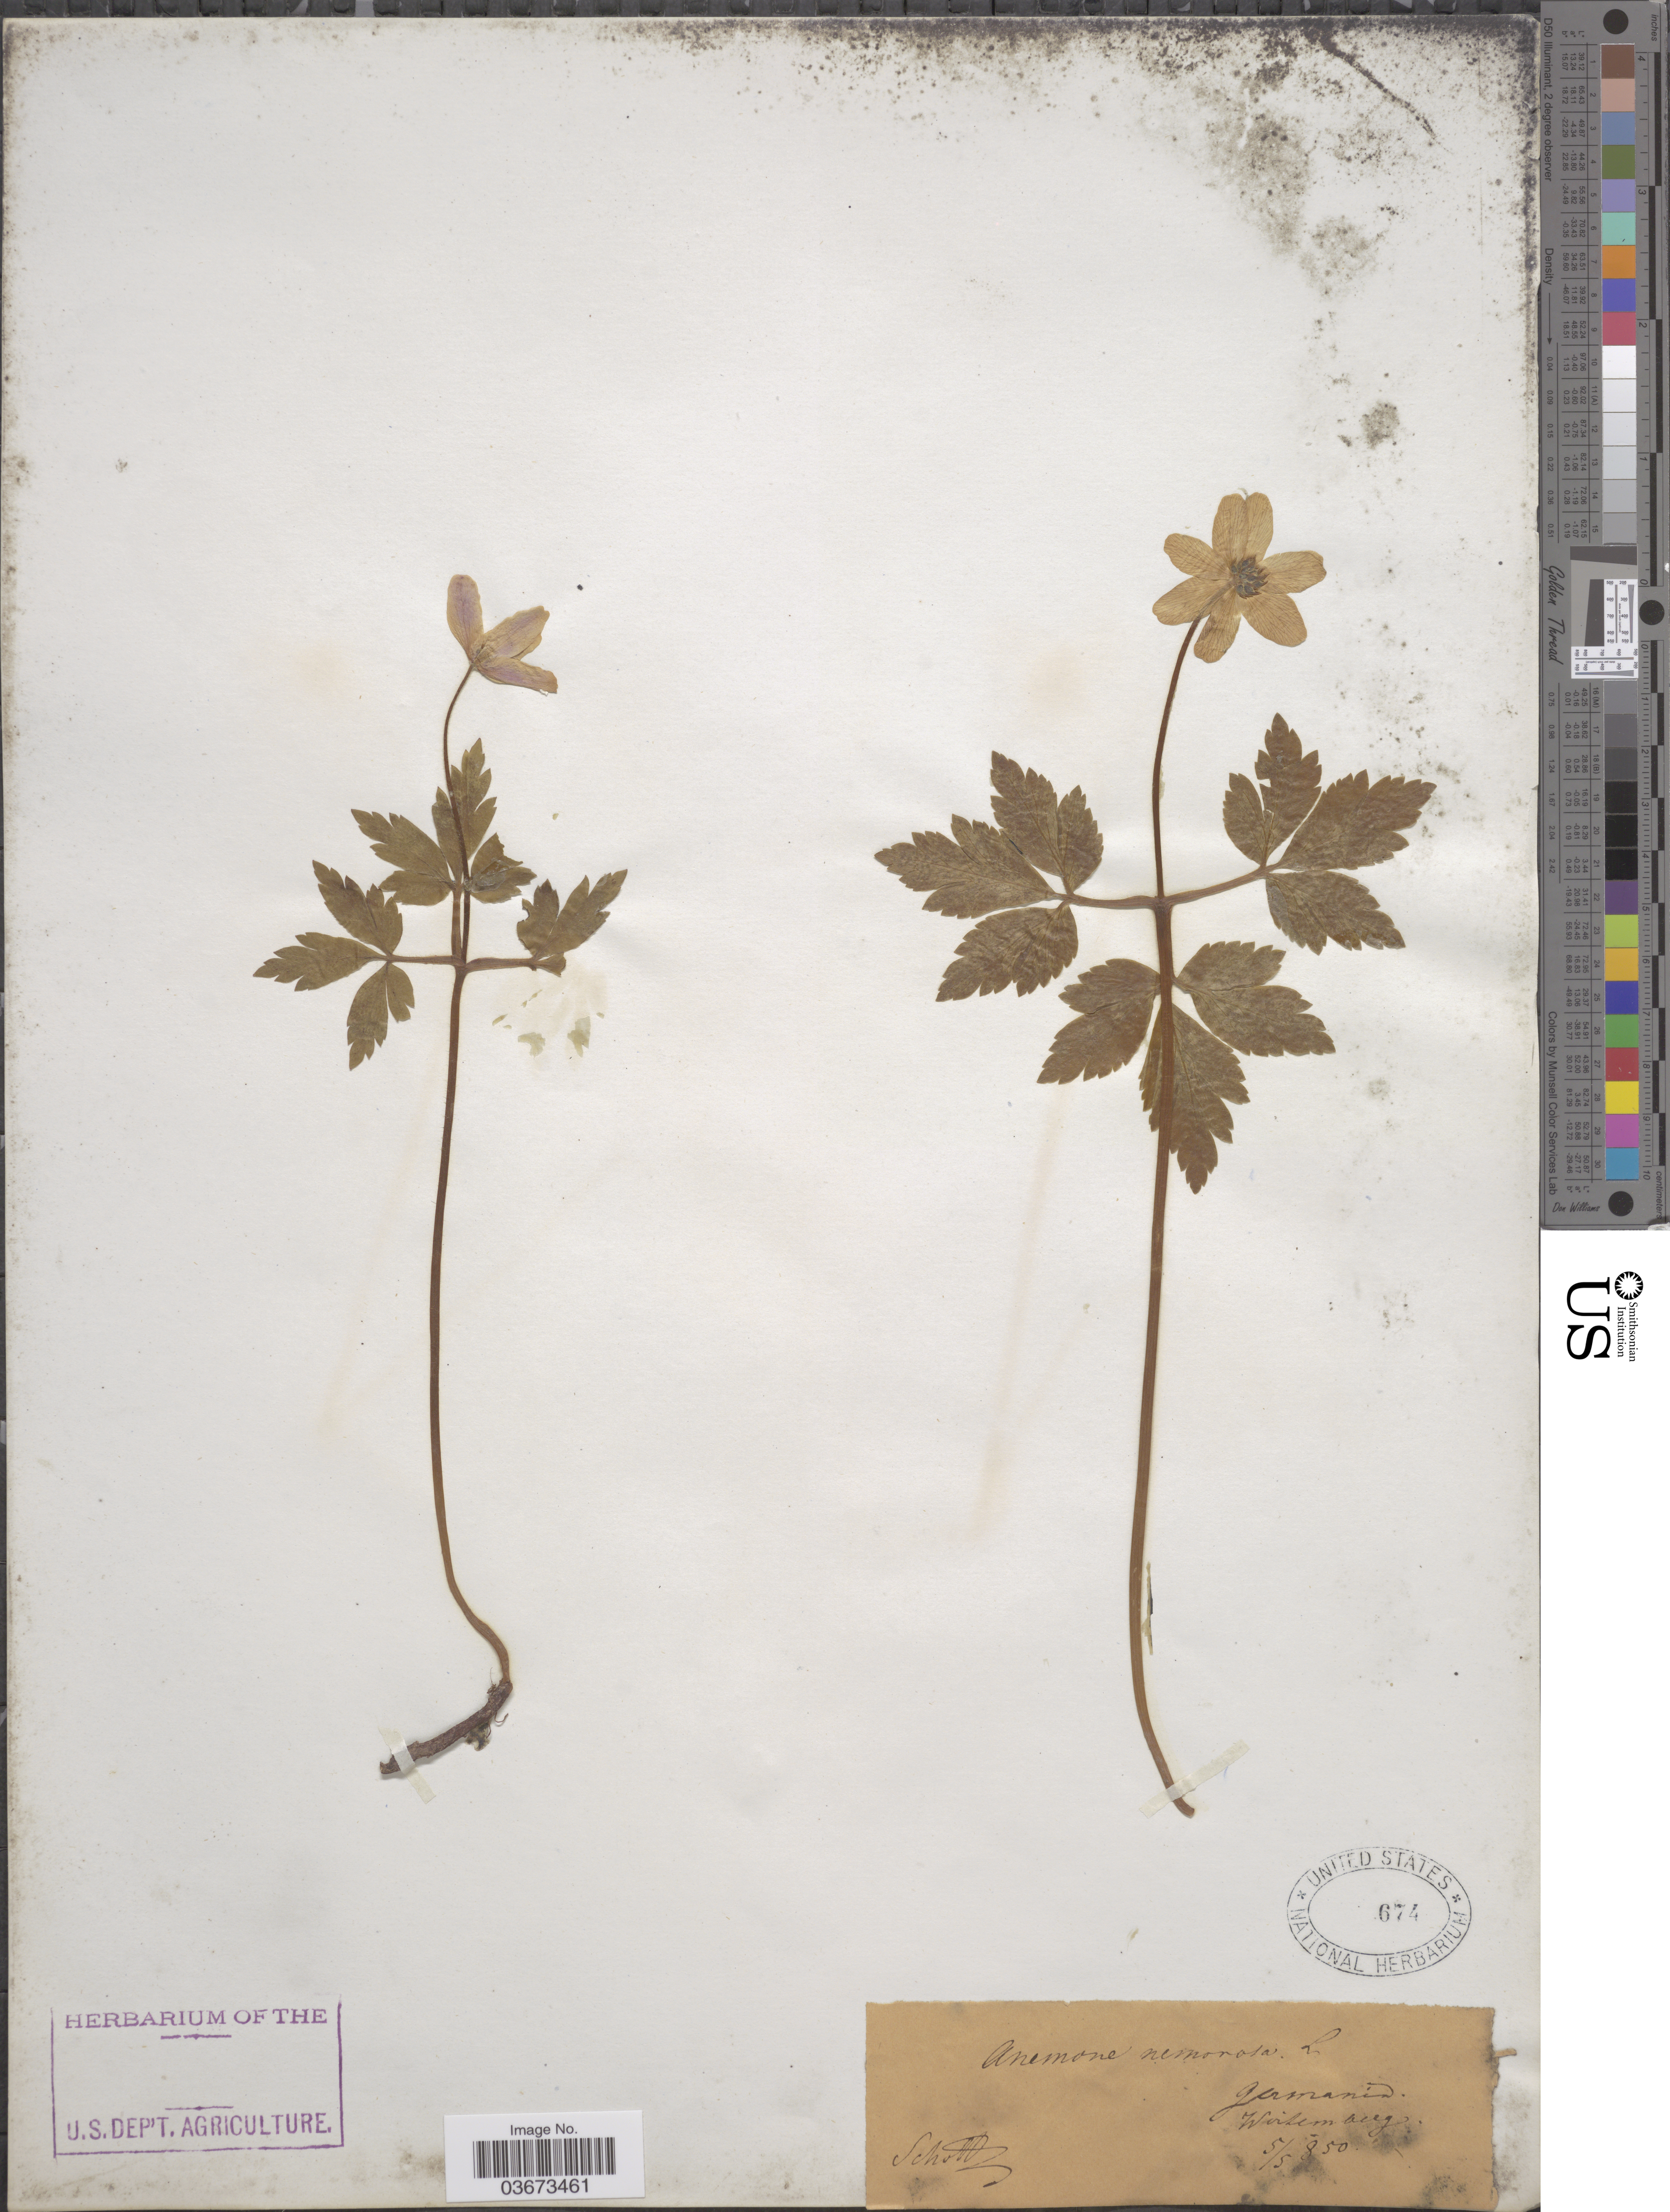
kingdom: Plantae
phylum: Tracheophyta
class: Magnoliopsida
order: Ranunculales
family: Ranunculaceae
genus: Anemone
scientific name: Anemone nemorosa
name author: L.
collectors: Schott, --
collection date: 1850-05-05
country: Germany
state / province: Baden-Württemberg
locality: Wirtemberg.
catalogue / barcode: US 674